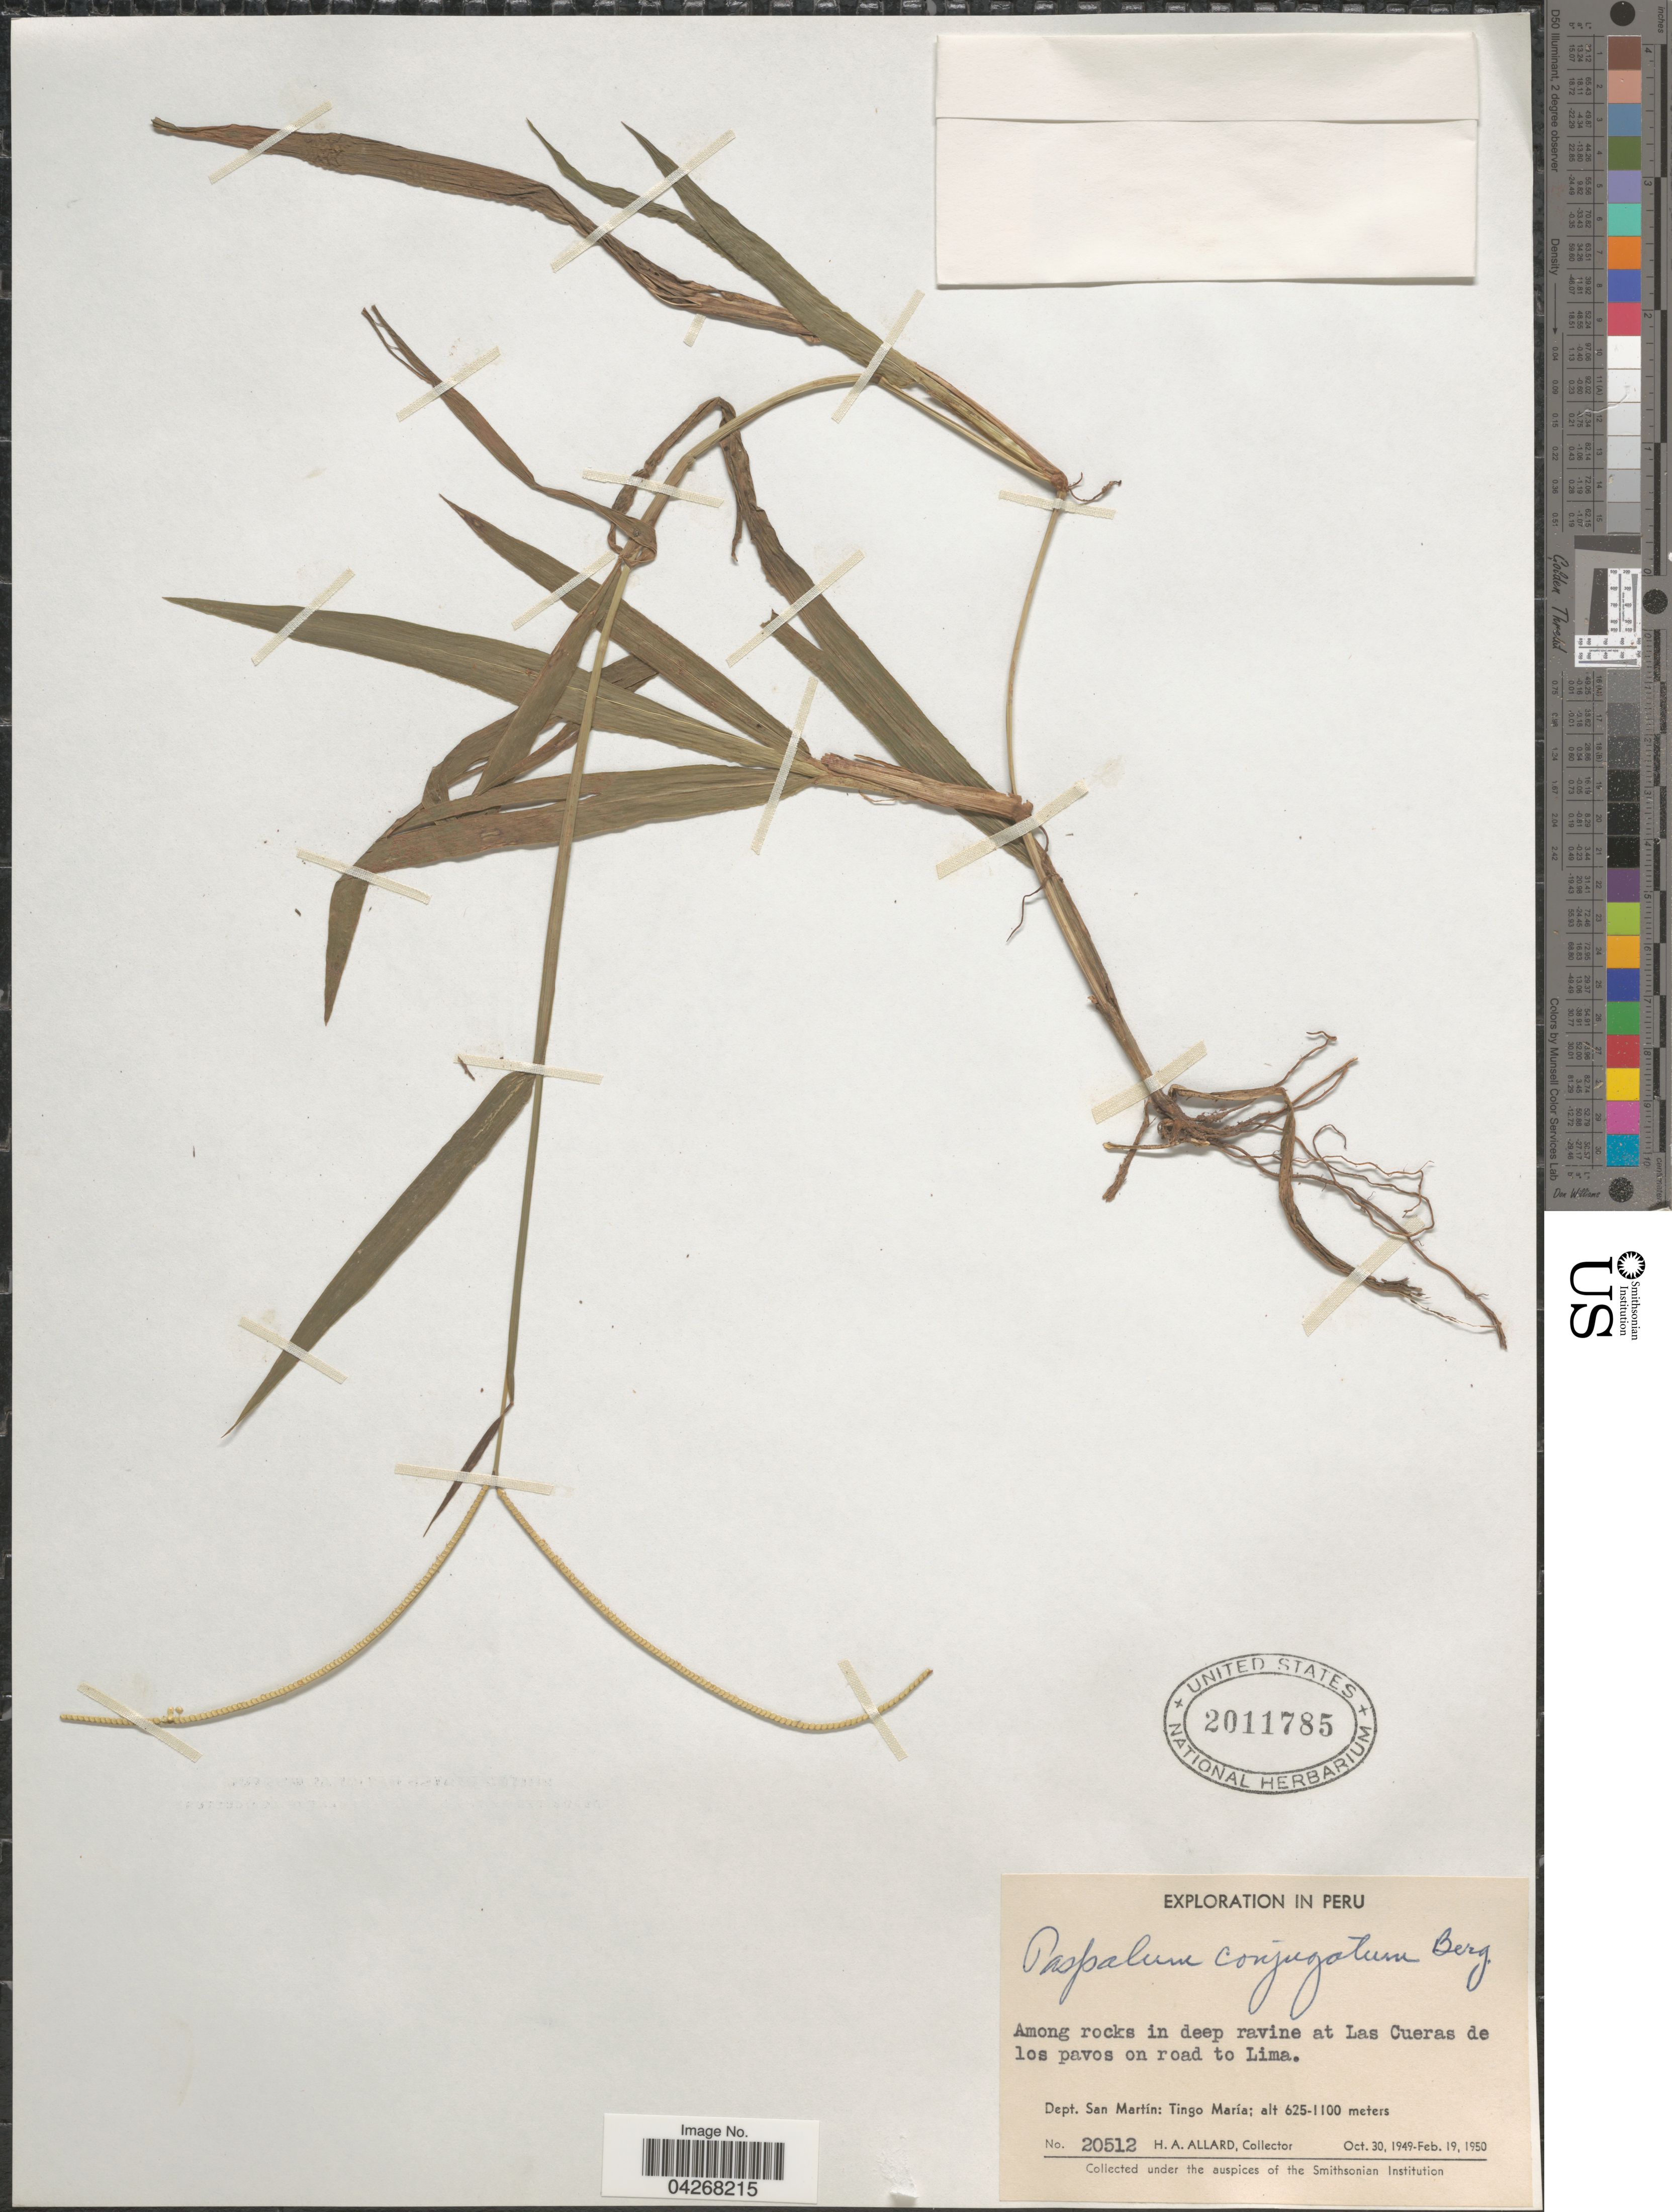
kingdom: Plantae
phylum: Tracheophyta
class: Liliopsida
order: Poales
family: Poaceae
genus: Paspalum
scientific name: Paspalum conjugatum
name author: P.J. Bergius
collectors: H. A. Allard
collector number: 20512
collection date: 1949-10-30/1950-02-19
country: Peru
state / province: San Martín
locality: Exploration in Peru. At Las Cueras de los pavos on road to Lima. Dept. San Martín: Tingo María.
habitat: among rocks in deep ravine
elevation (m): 625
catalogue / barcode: US 2011785